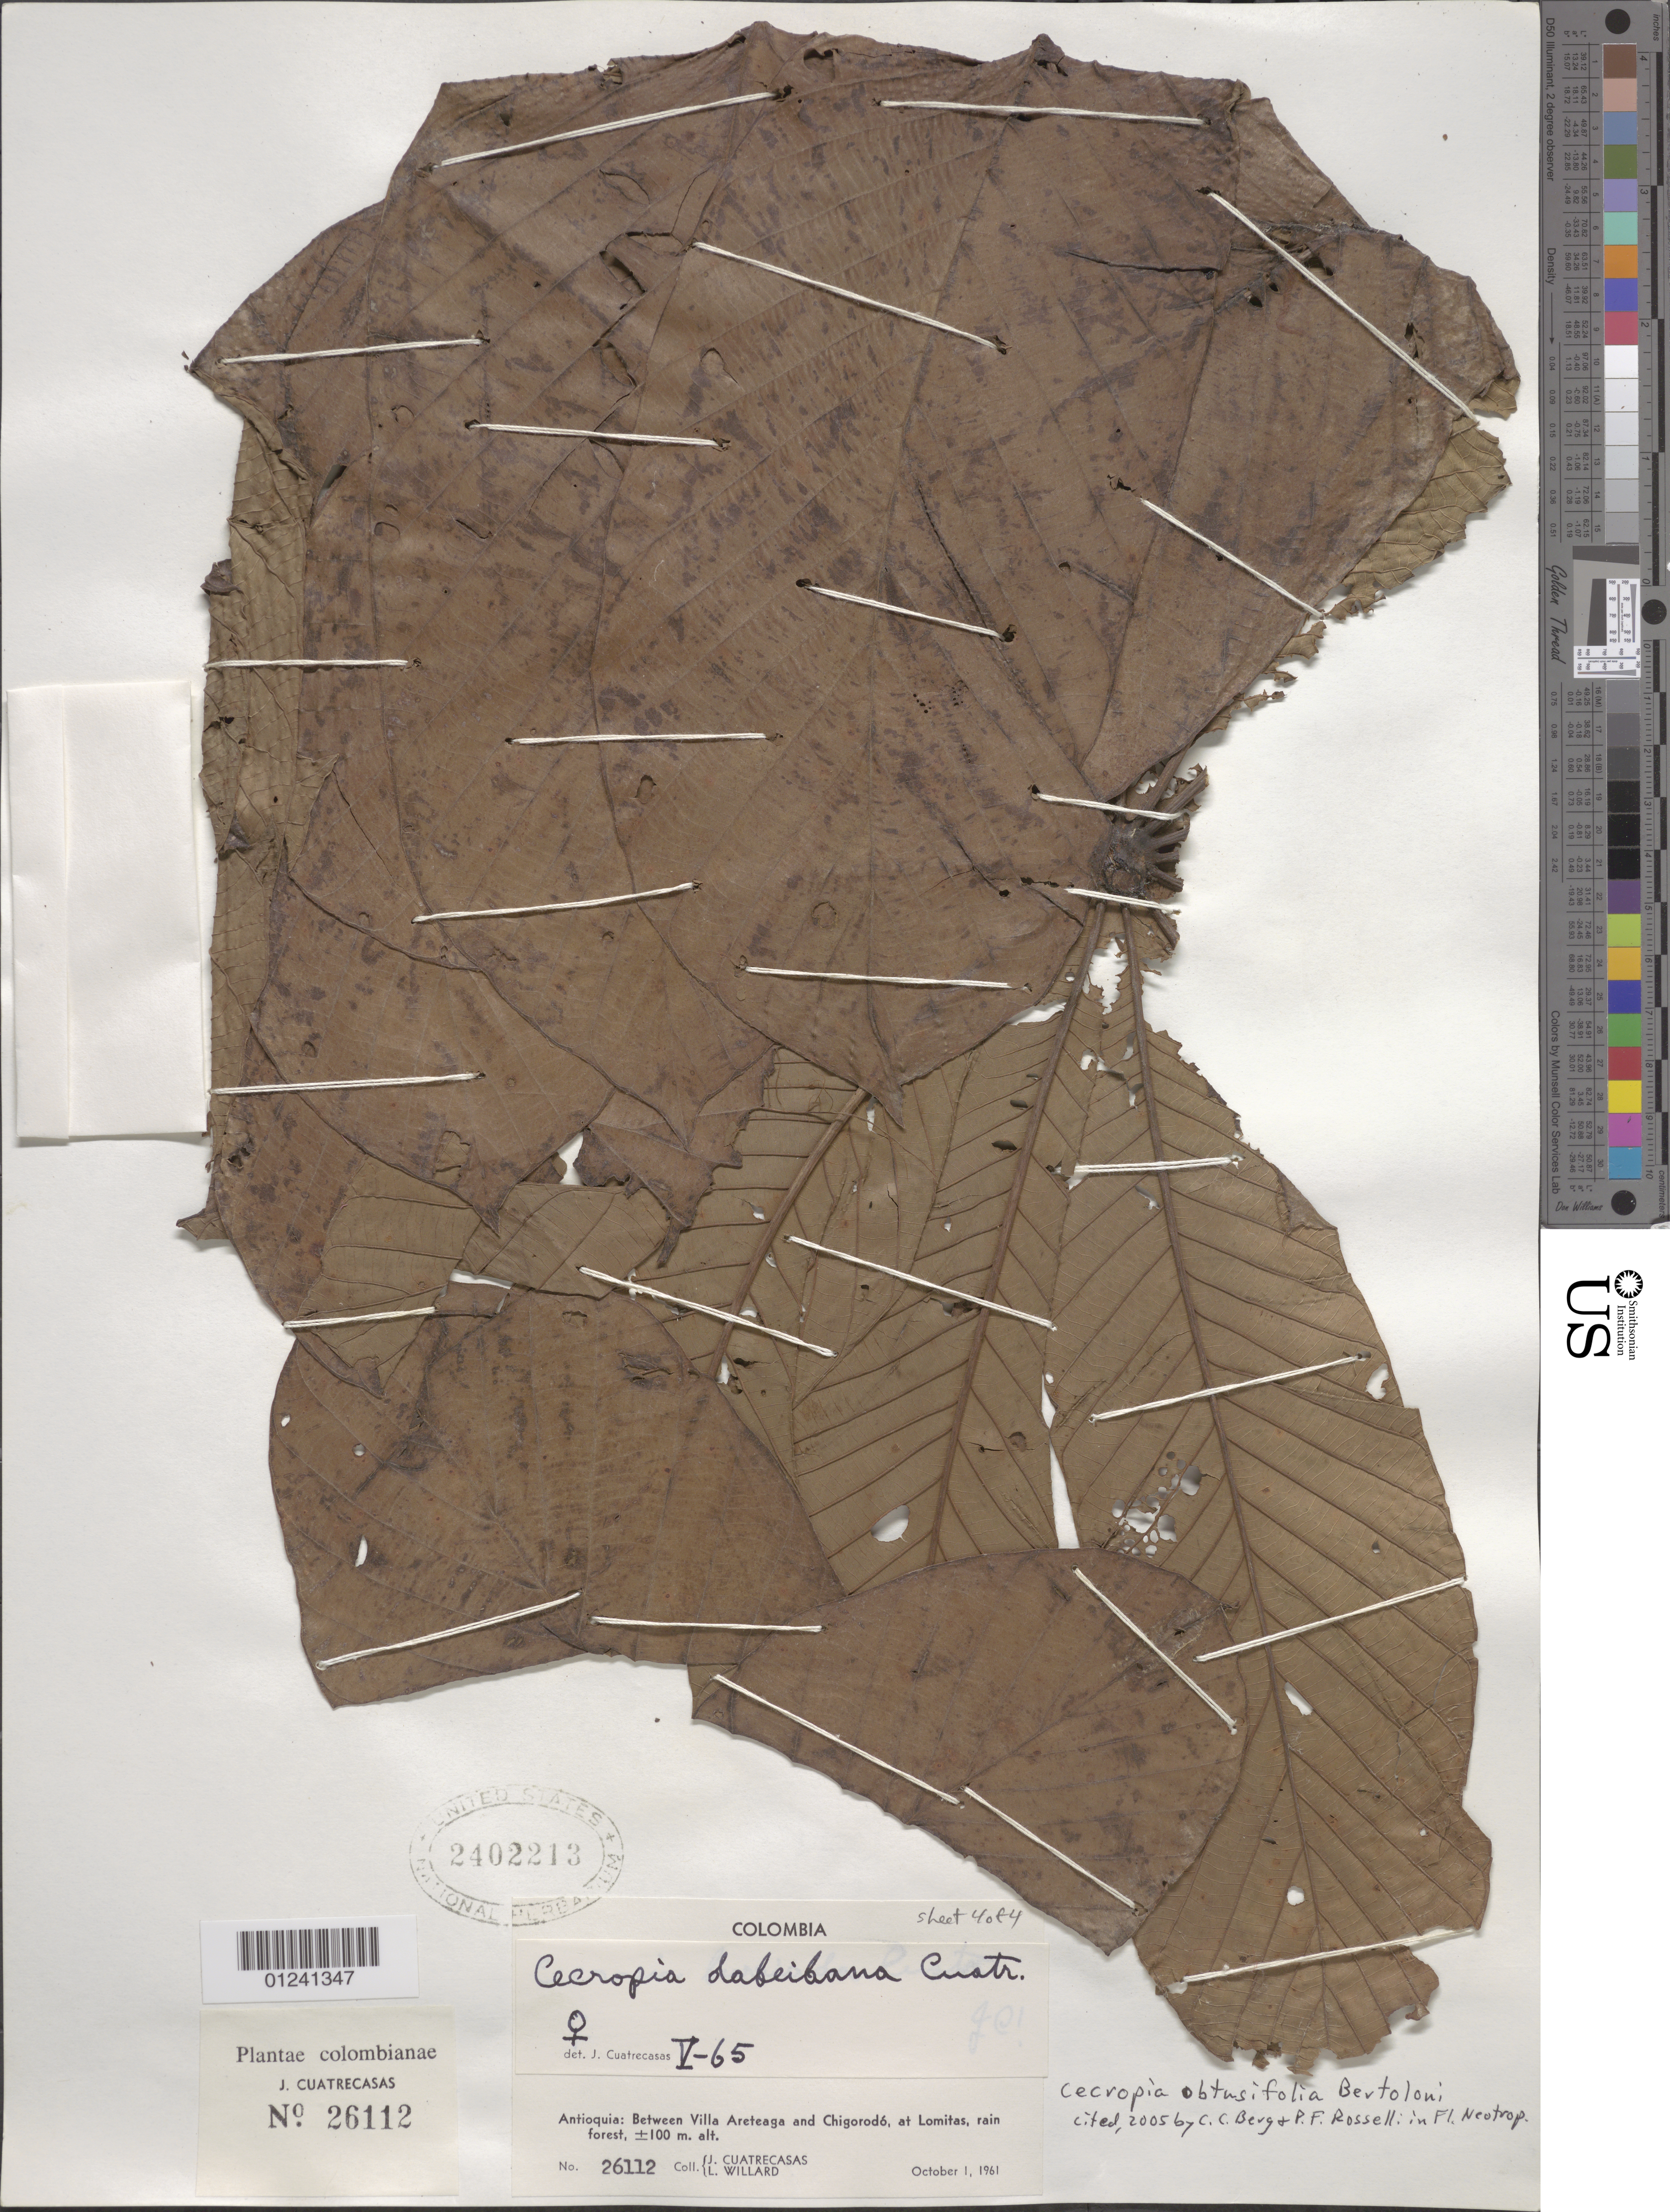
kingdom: Plantae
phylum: Tracheophyta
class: Magnoliopsida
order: Rosales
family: Urticaceae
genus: Cecropia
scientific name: Cecropia obtusifolia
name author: Bertol.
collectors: J. Cuatrecasas & L. Willard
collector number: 26112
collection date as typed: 1 Oct 1961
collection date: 1961-10-01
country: Colombia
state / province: Antioquia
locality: between Villa Arteaga and Chigorodó, at Lomitas, rain forest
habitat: rain forest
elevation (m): -100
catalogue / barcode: US 2402213